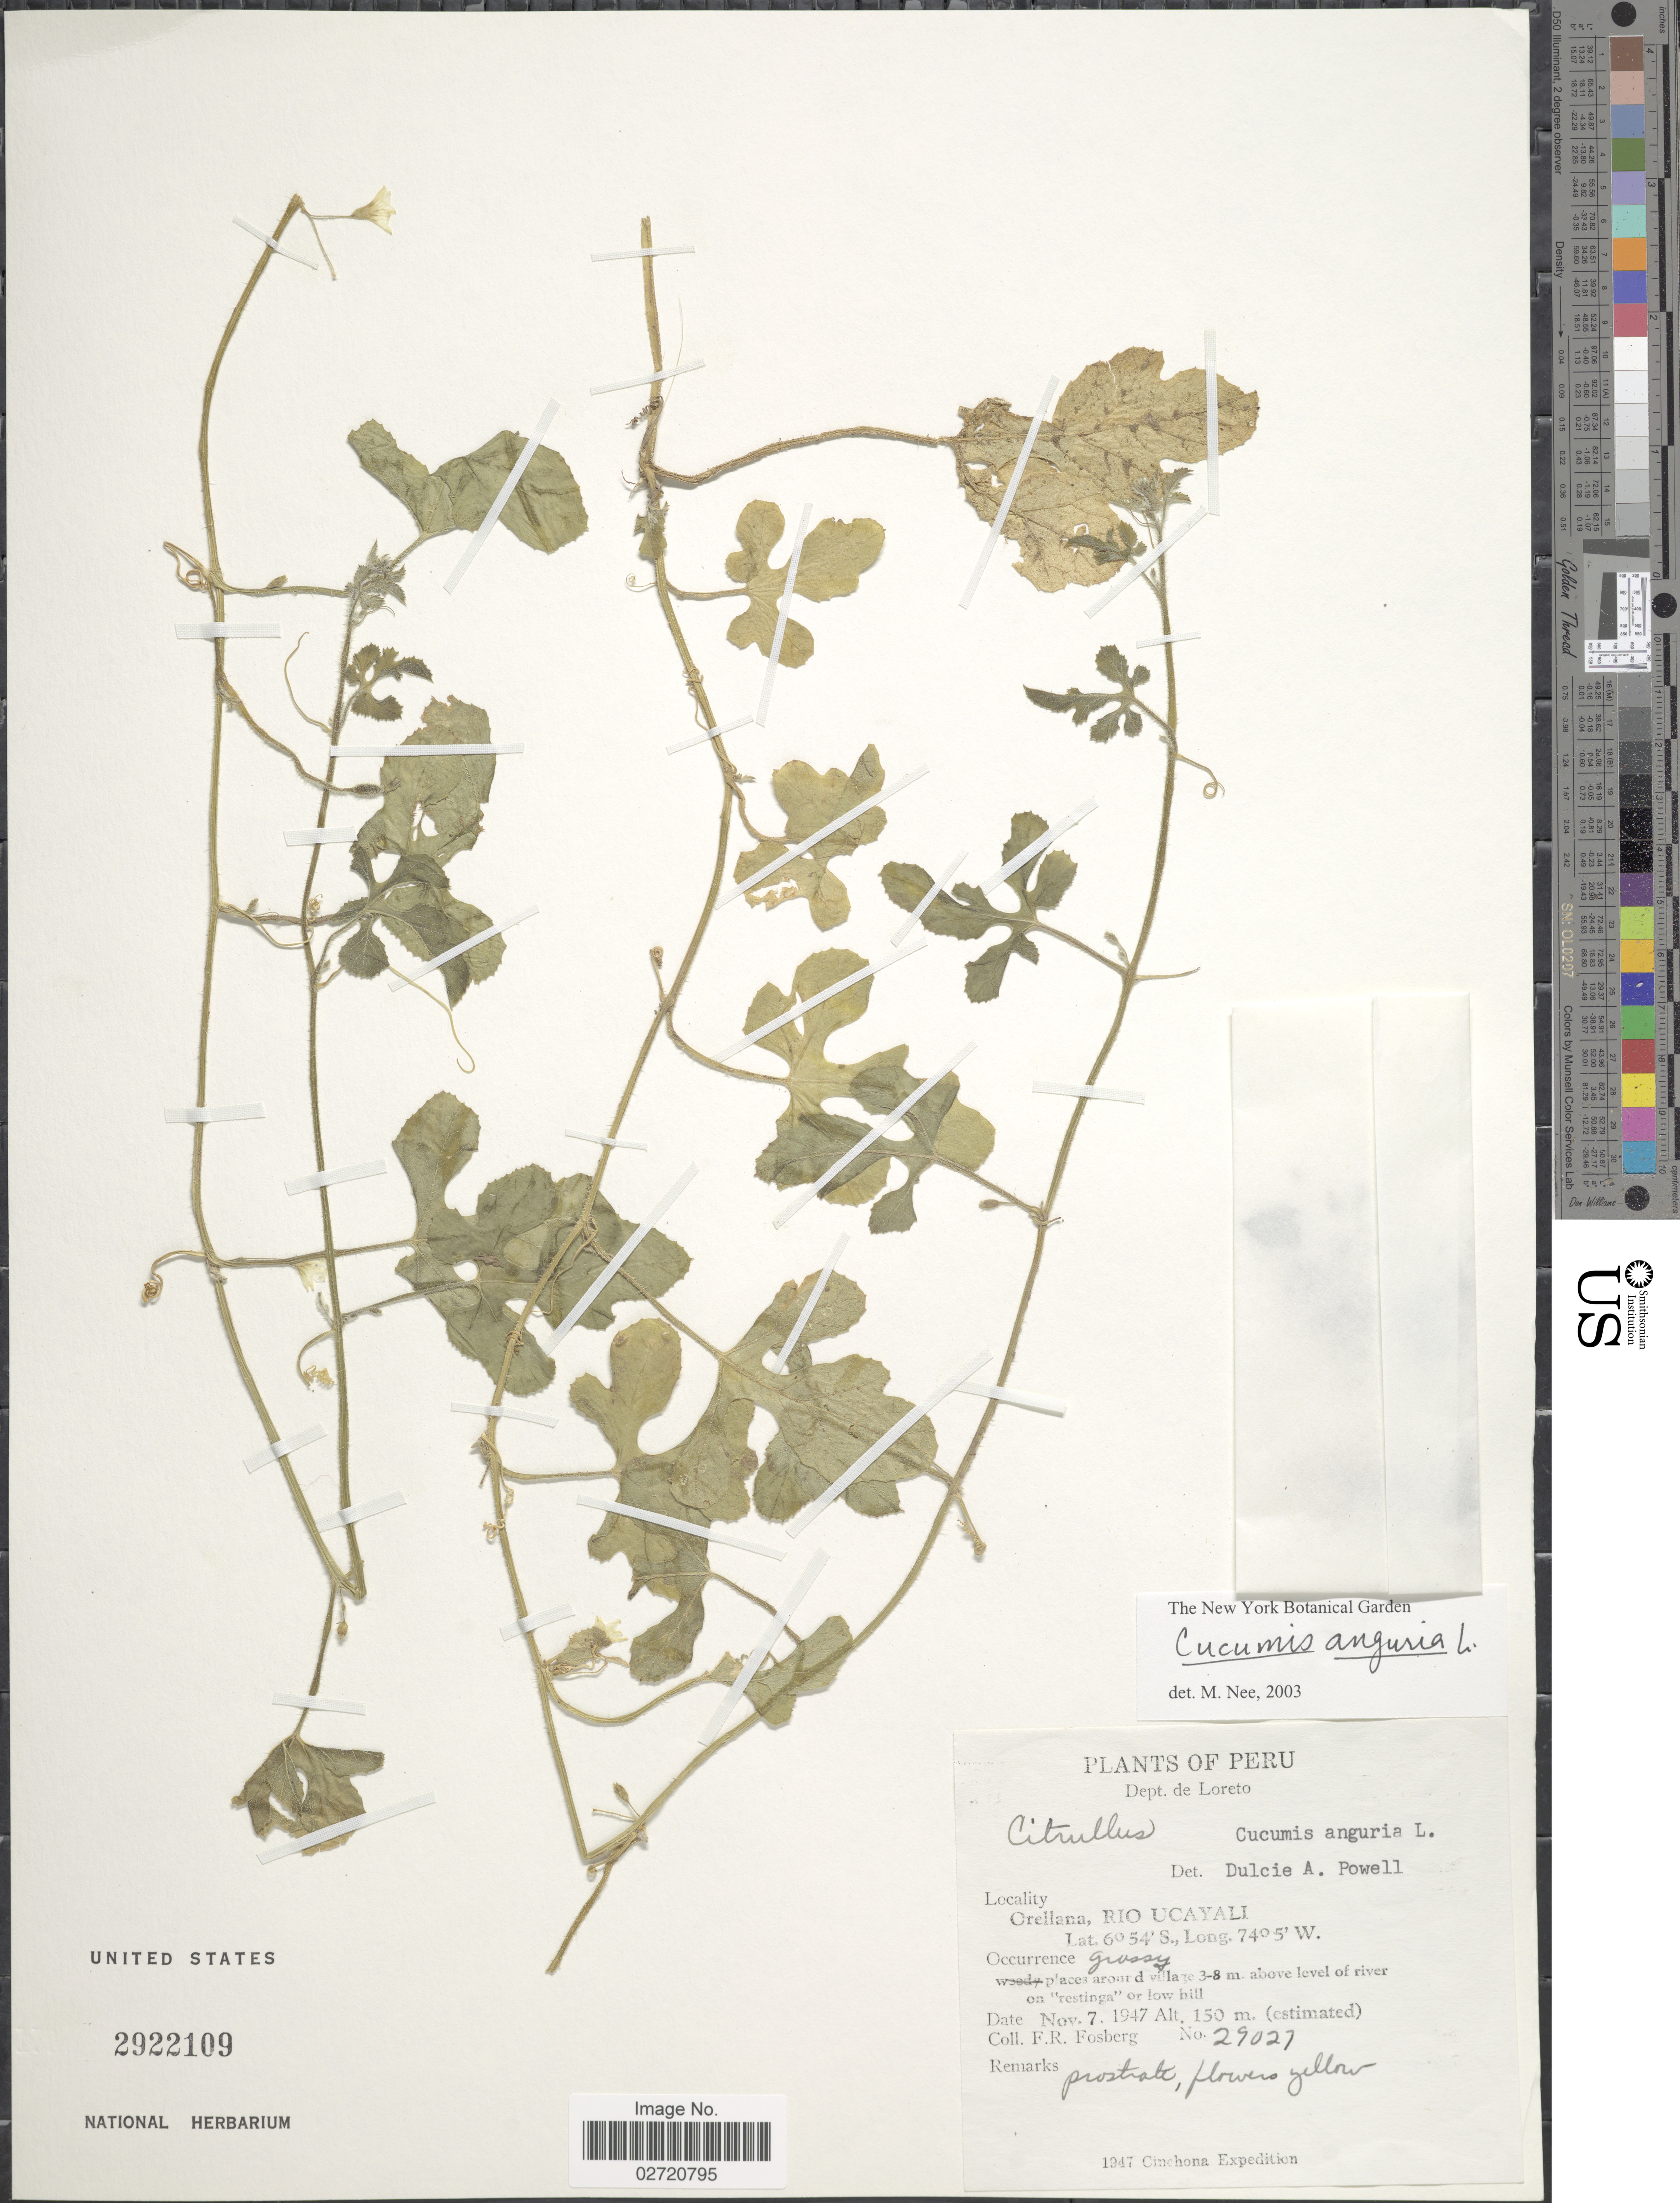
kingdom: Plantae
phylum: Tracheophyta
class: Magnoliopsida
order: Cucurbitales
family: Cucurbitaceae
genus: Cucumis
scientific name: Cucumis anguria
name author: L.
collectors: F. R. Fosberg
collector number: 29027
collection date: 1947-11-07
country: Peru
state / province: Loreto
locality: Dept. de Loreto. Orellana, Rio Ucayali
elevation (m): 150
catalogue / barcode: US 2922109